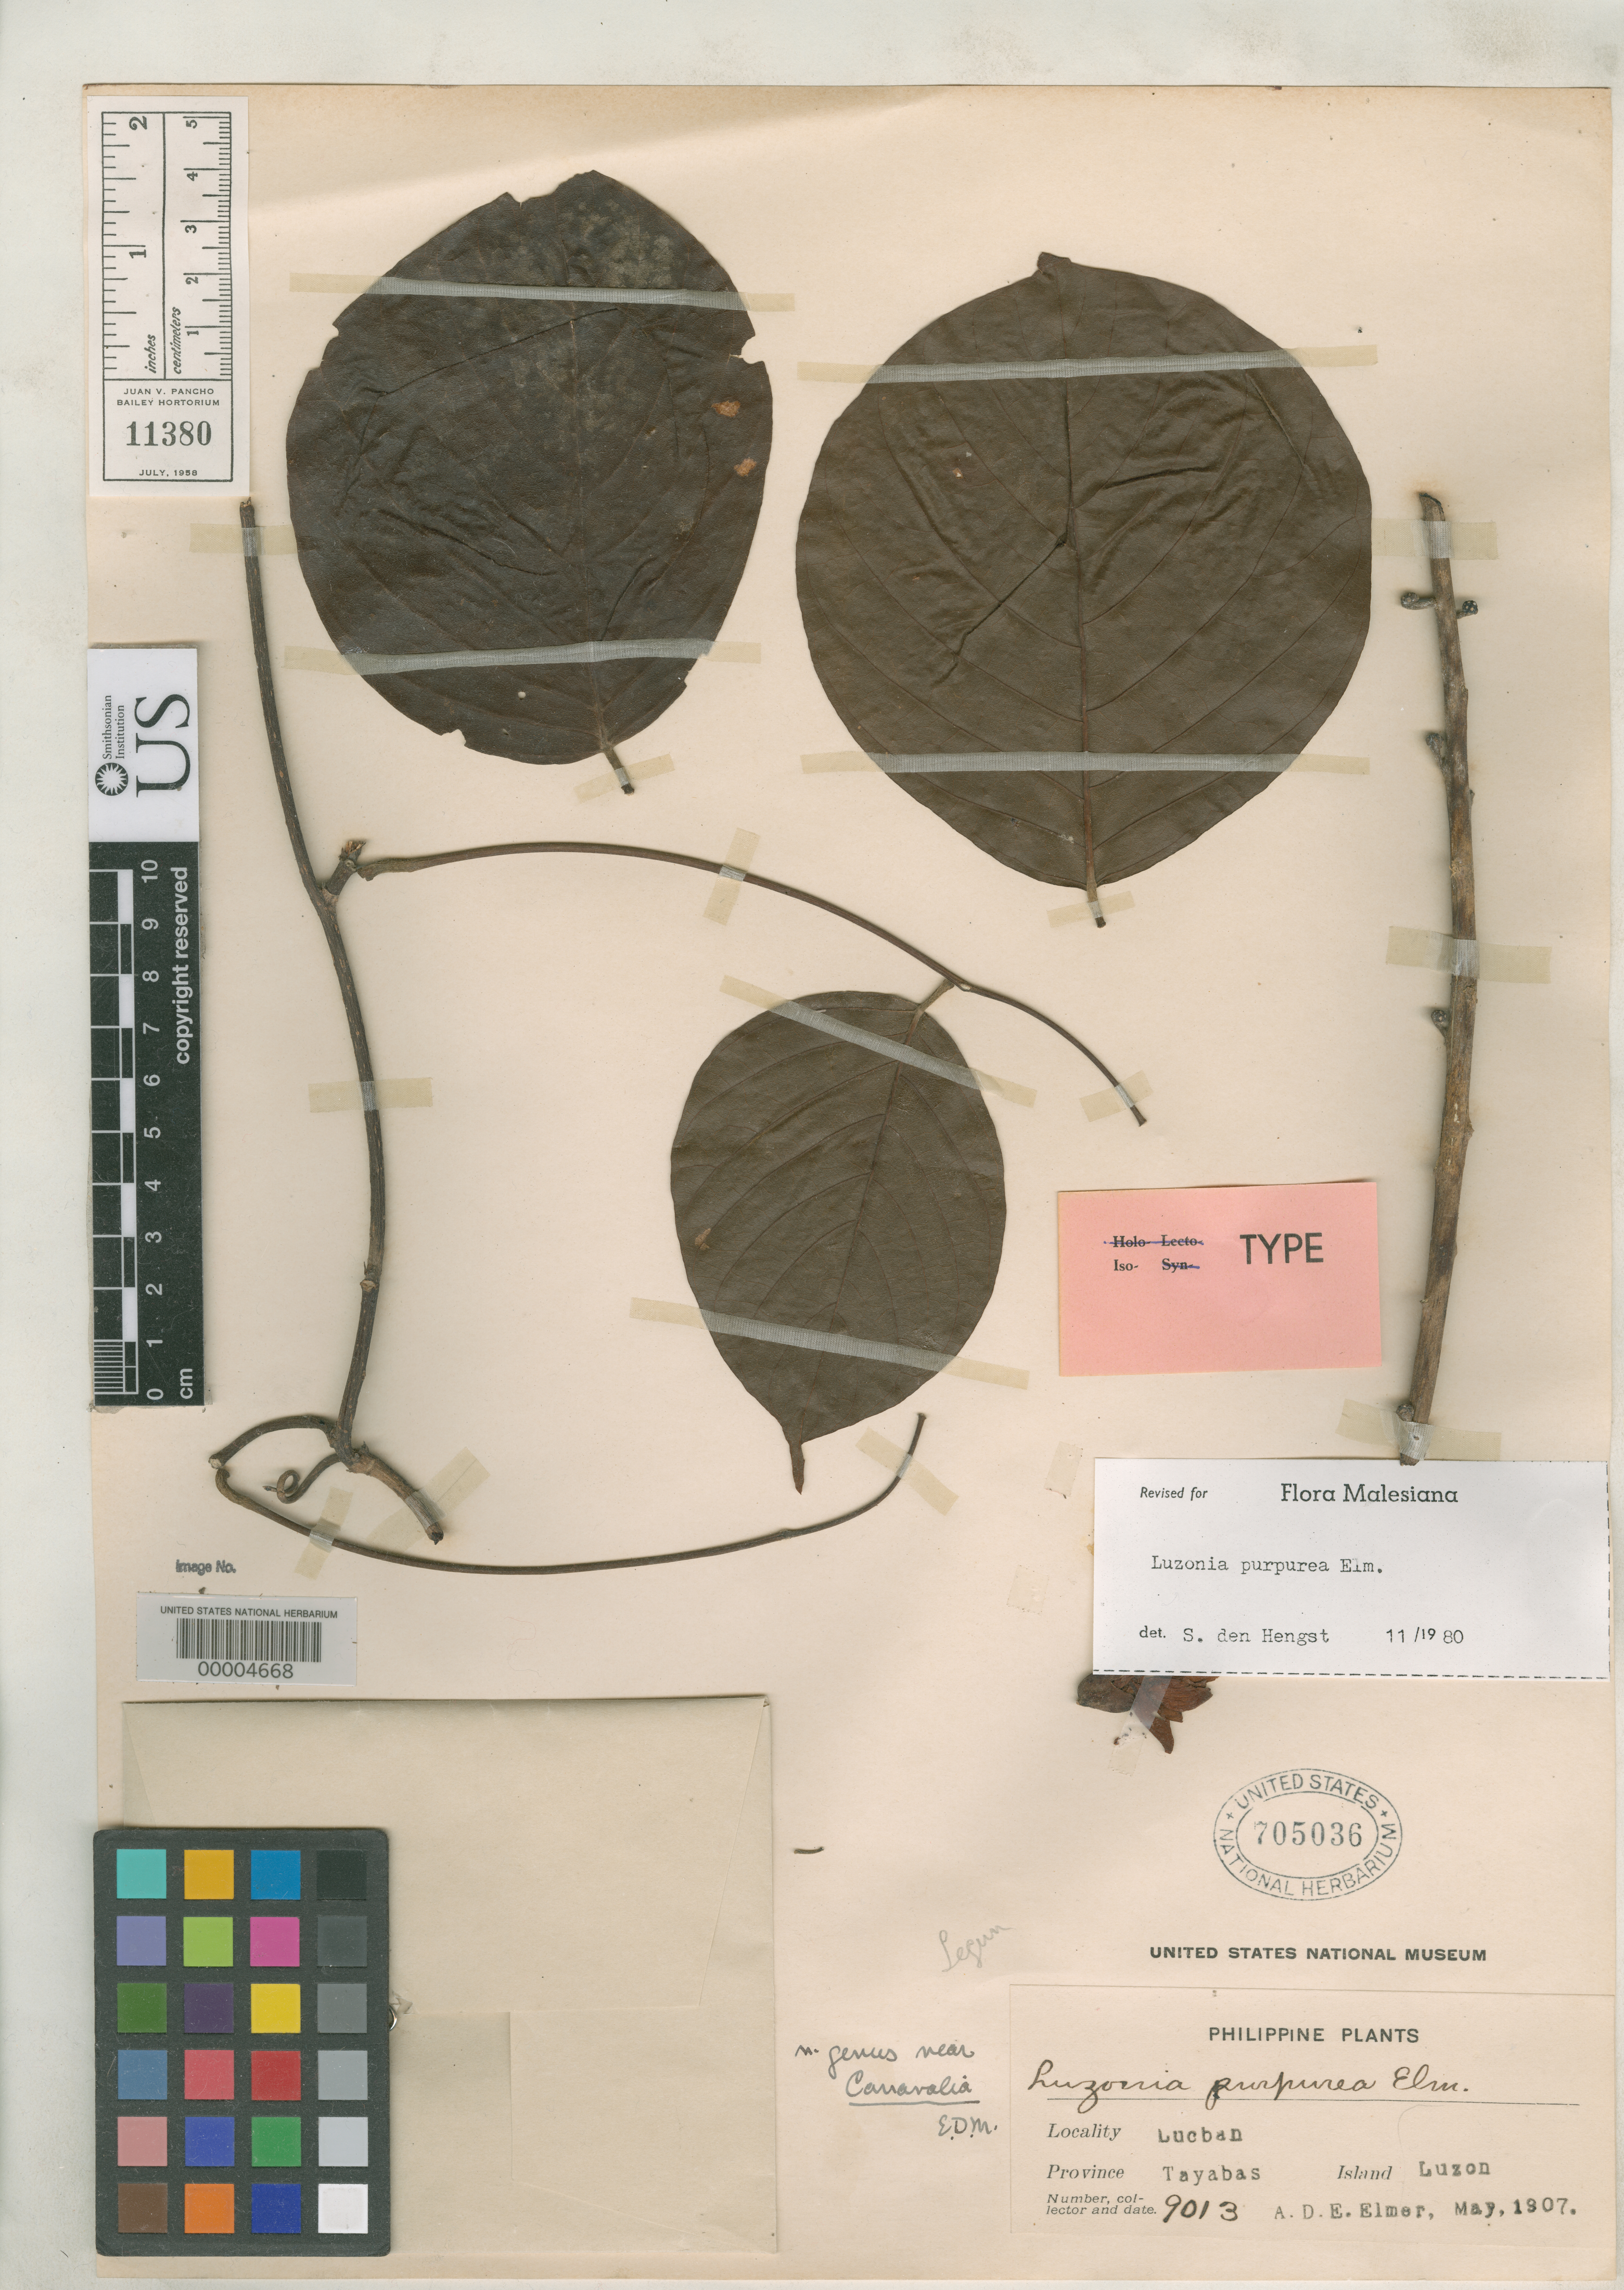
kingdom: Plantae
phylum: Tracheophyta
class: Magnoliopsida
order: Fabales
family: Fabaceae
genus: Luzonia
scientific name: Luzonia purpurea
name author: Elmer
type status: Isotype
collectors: A. D. E. Elmer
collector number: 9013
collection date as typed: May 1907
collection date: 1907-05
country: Philippines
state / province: Calabarzon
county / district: Quezon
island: Luzon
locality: Lucban, Province of Tayabas, Luzon.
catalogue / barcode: US 705036